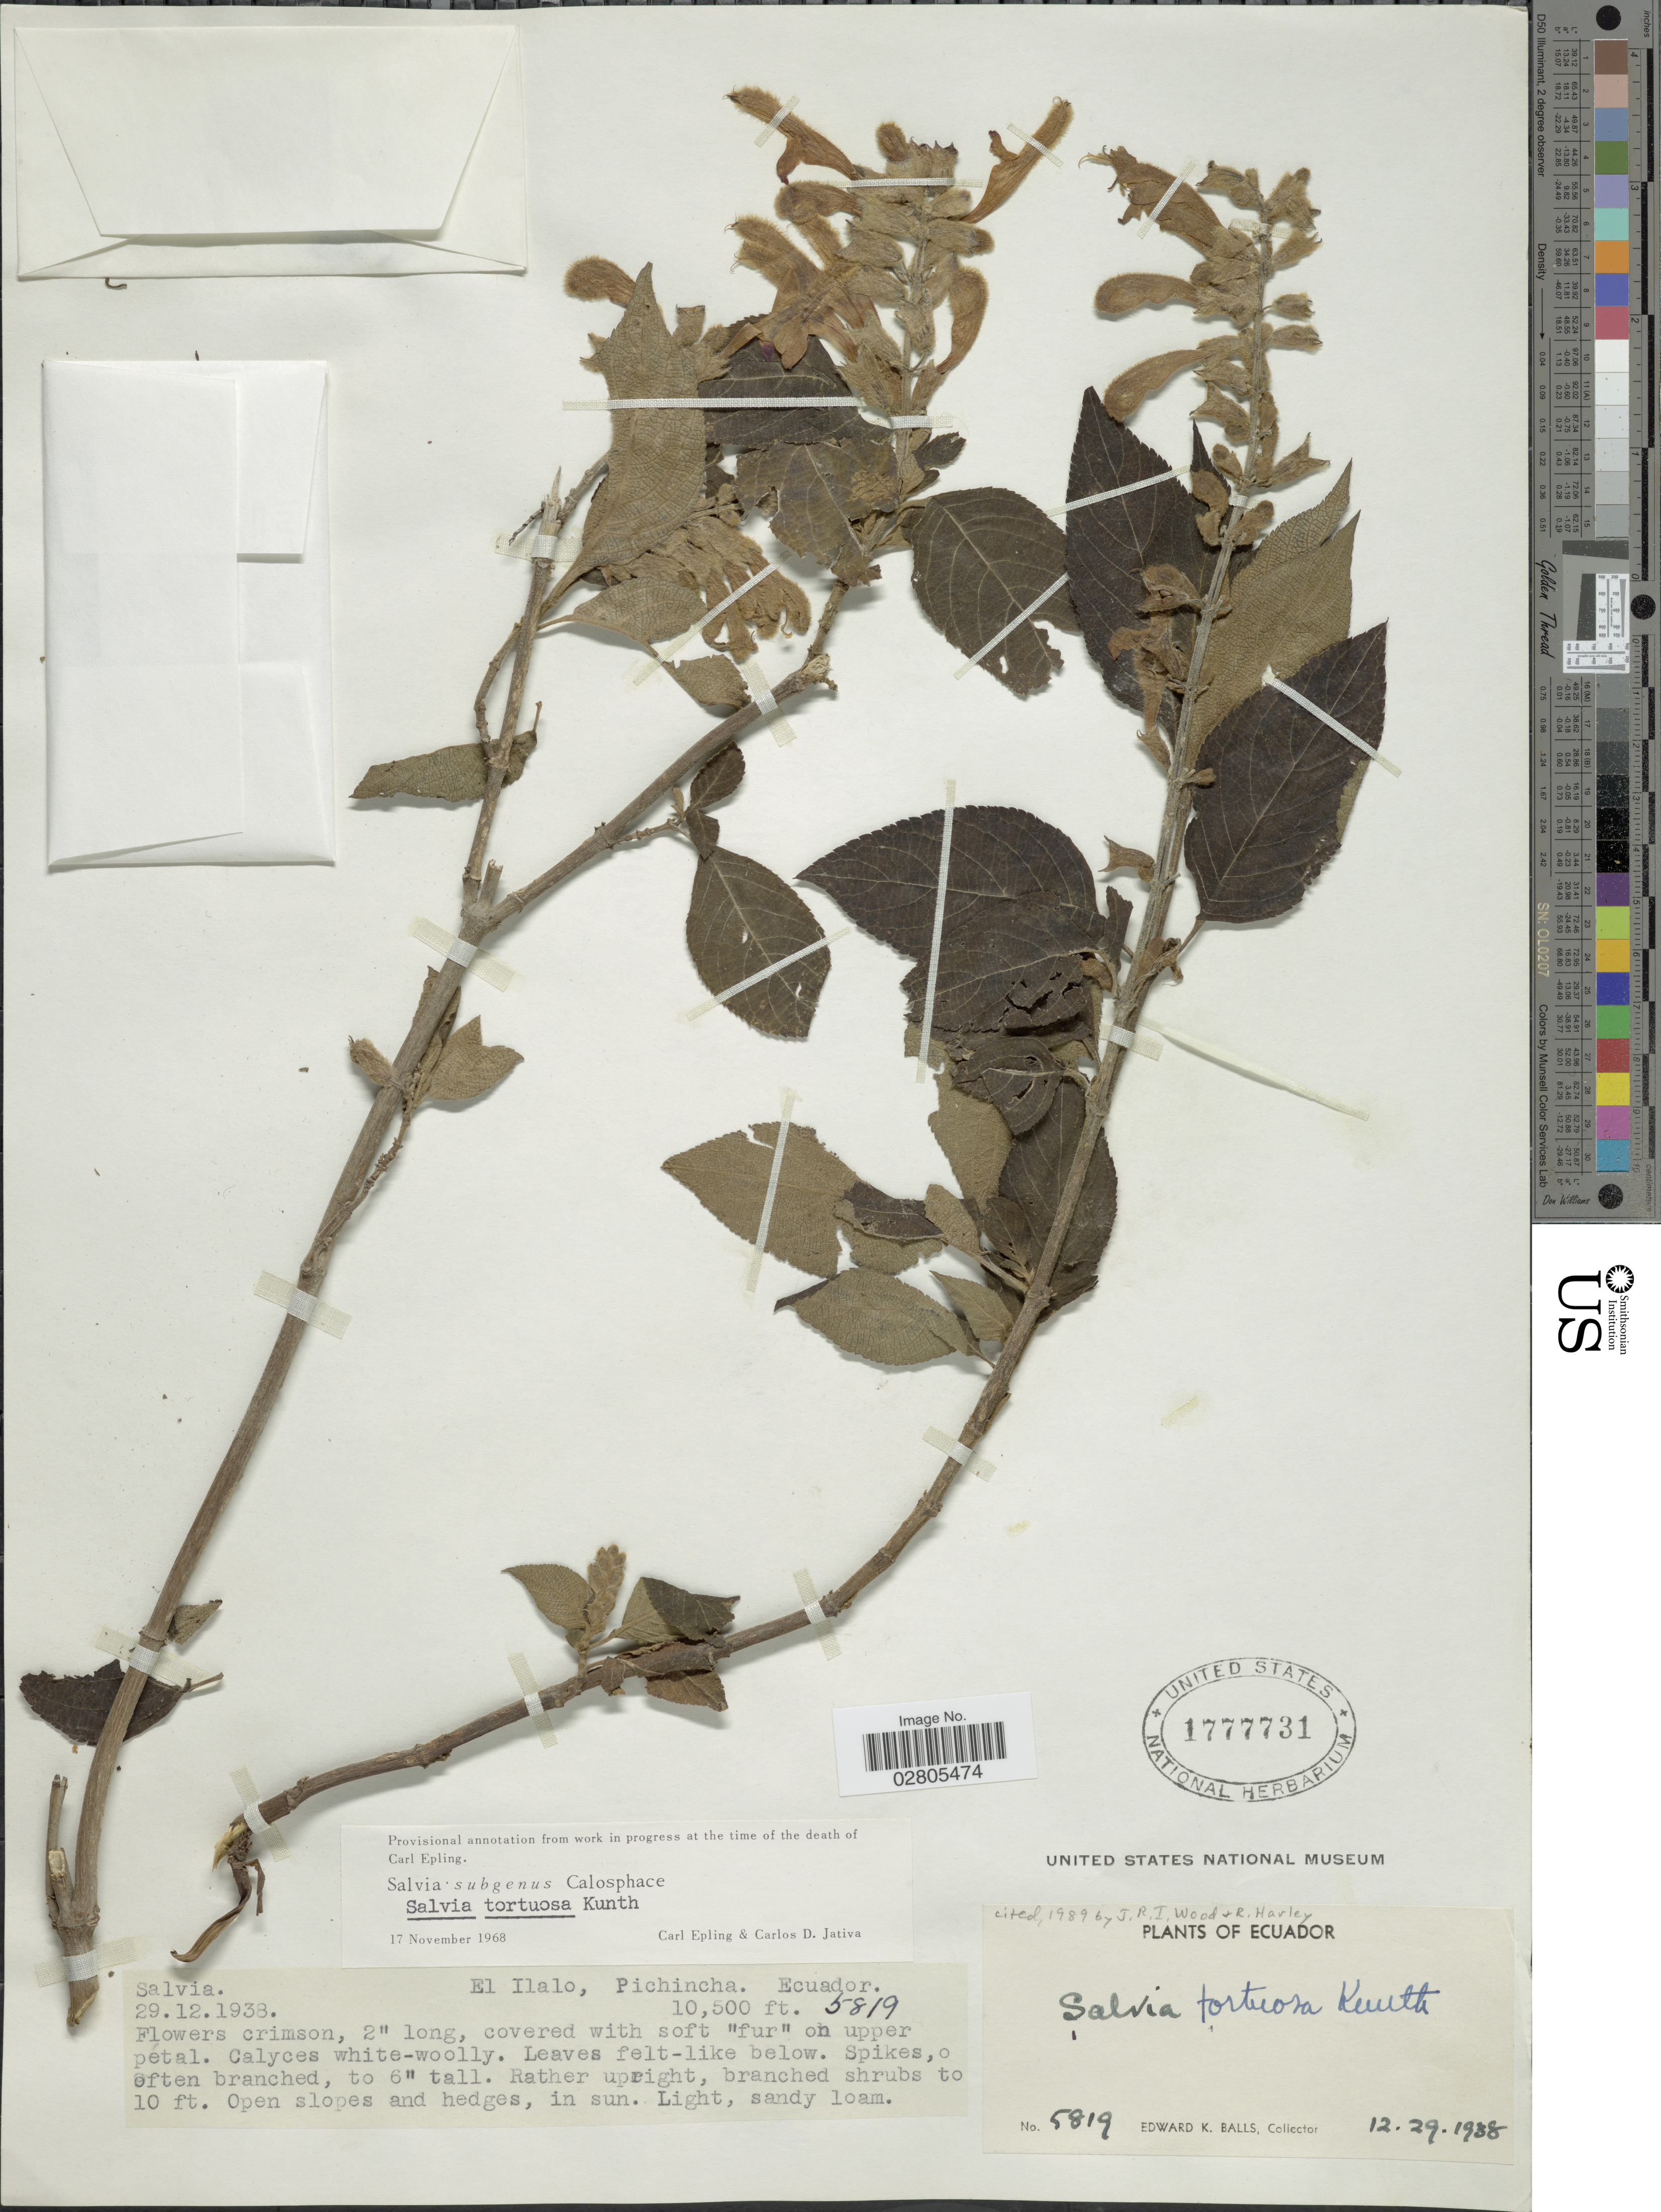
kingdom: Plantae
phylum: Tracheophyta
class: Magnoliopsida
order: Lamiales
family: Lamiaceae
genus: Salvia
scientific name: Salvia tortuosa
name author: Kunth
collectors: E. K. Balls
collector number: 5819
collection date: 1938-12-29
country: Ecuador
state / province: Pichincha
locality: El Ilalo, Pichincha.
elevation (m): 3200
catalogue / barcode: US 1777731